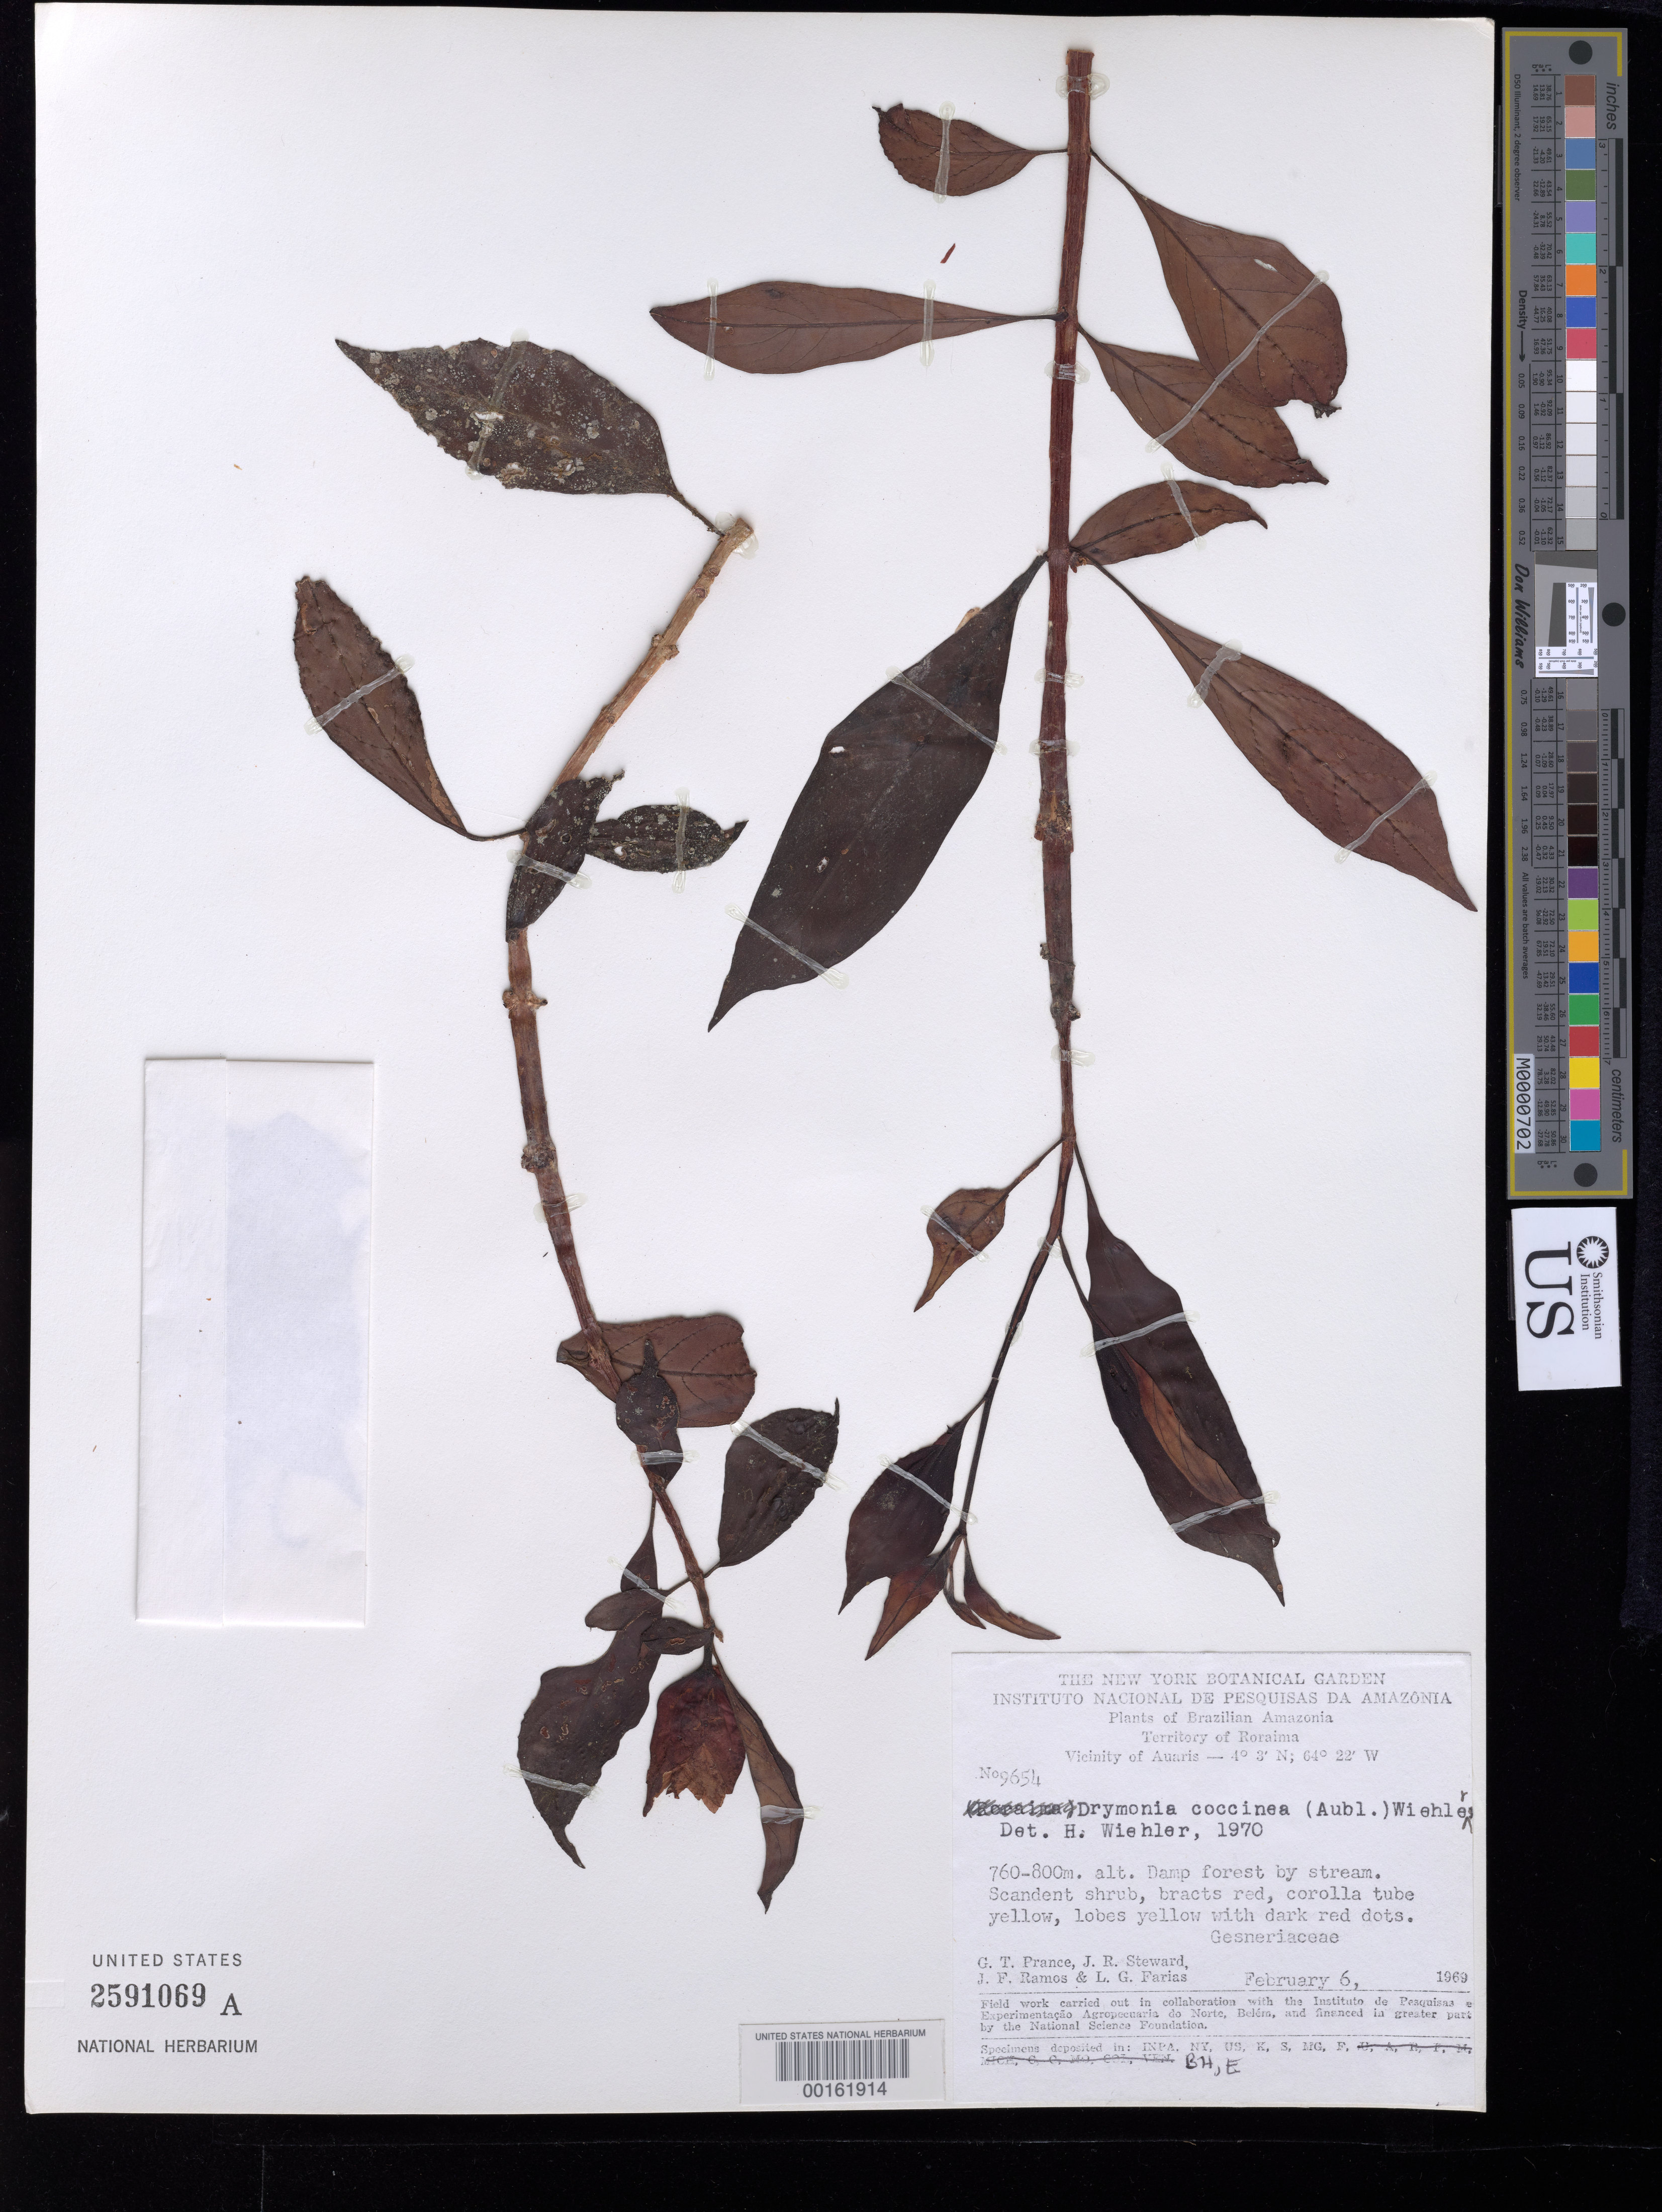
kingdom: Plantae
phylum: Tracheophyta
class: Magnoliopsida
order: Lamiales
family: Gesneriaceae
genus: Drymonia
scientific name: Drymonia coccinea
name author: (Aubl.) Wiehler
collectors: G. T. Prance & et al.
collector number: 9654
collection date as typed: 06 Feb 1969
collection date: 1969-02-06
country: Brazil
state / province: Roraima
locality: Vicinity of Auaris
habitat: Damp forest by stream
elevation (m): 760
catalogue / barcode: US 2591069A